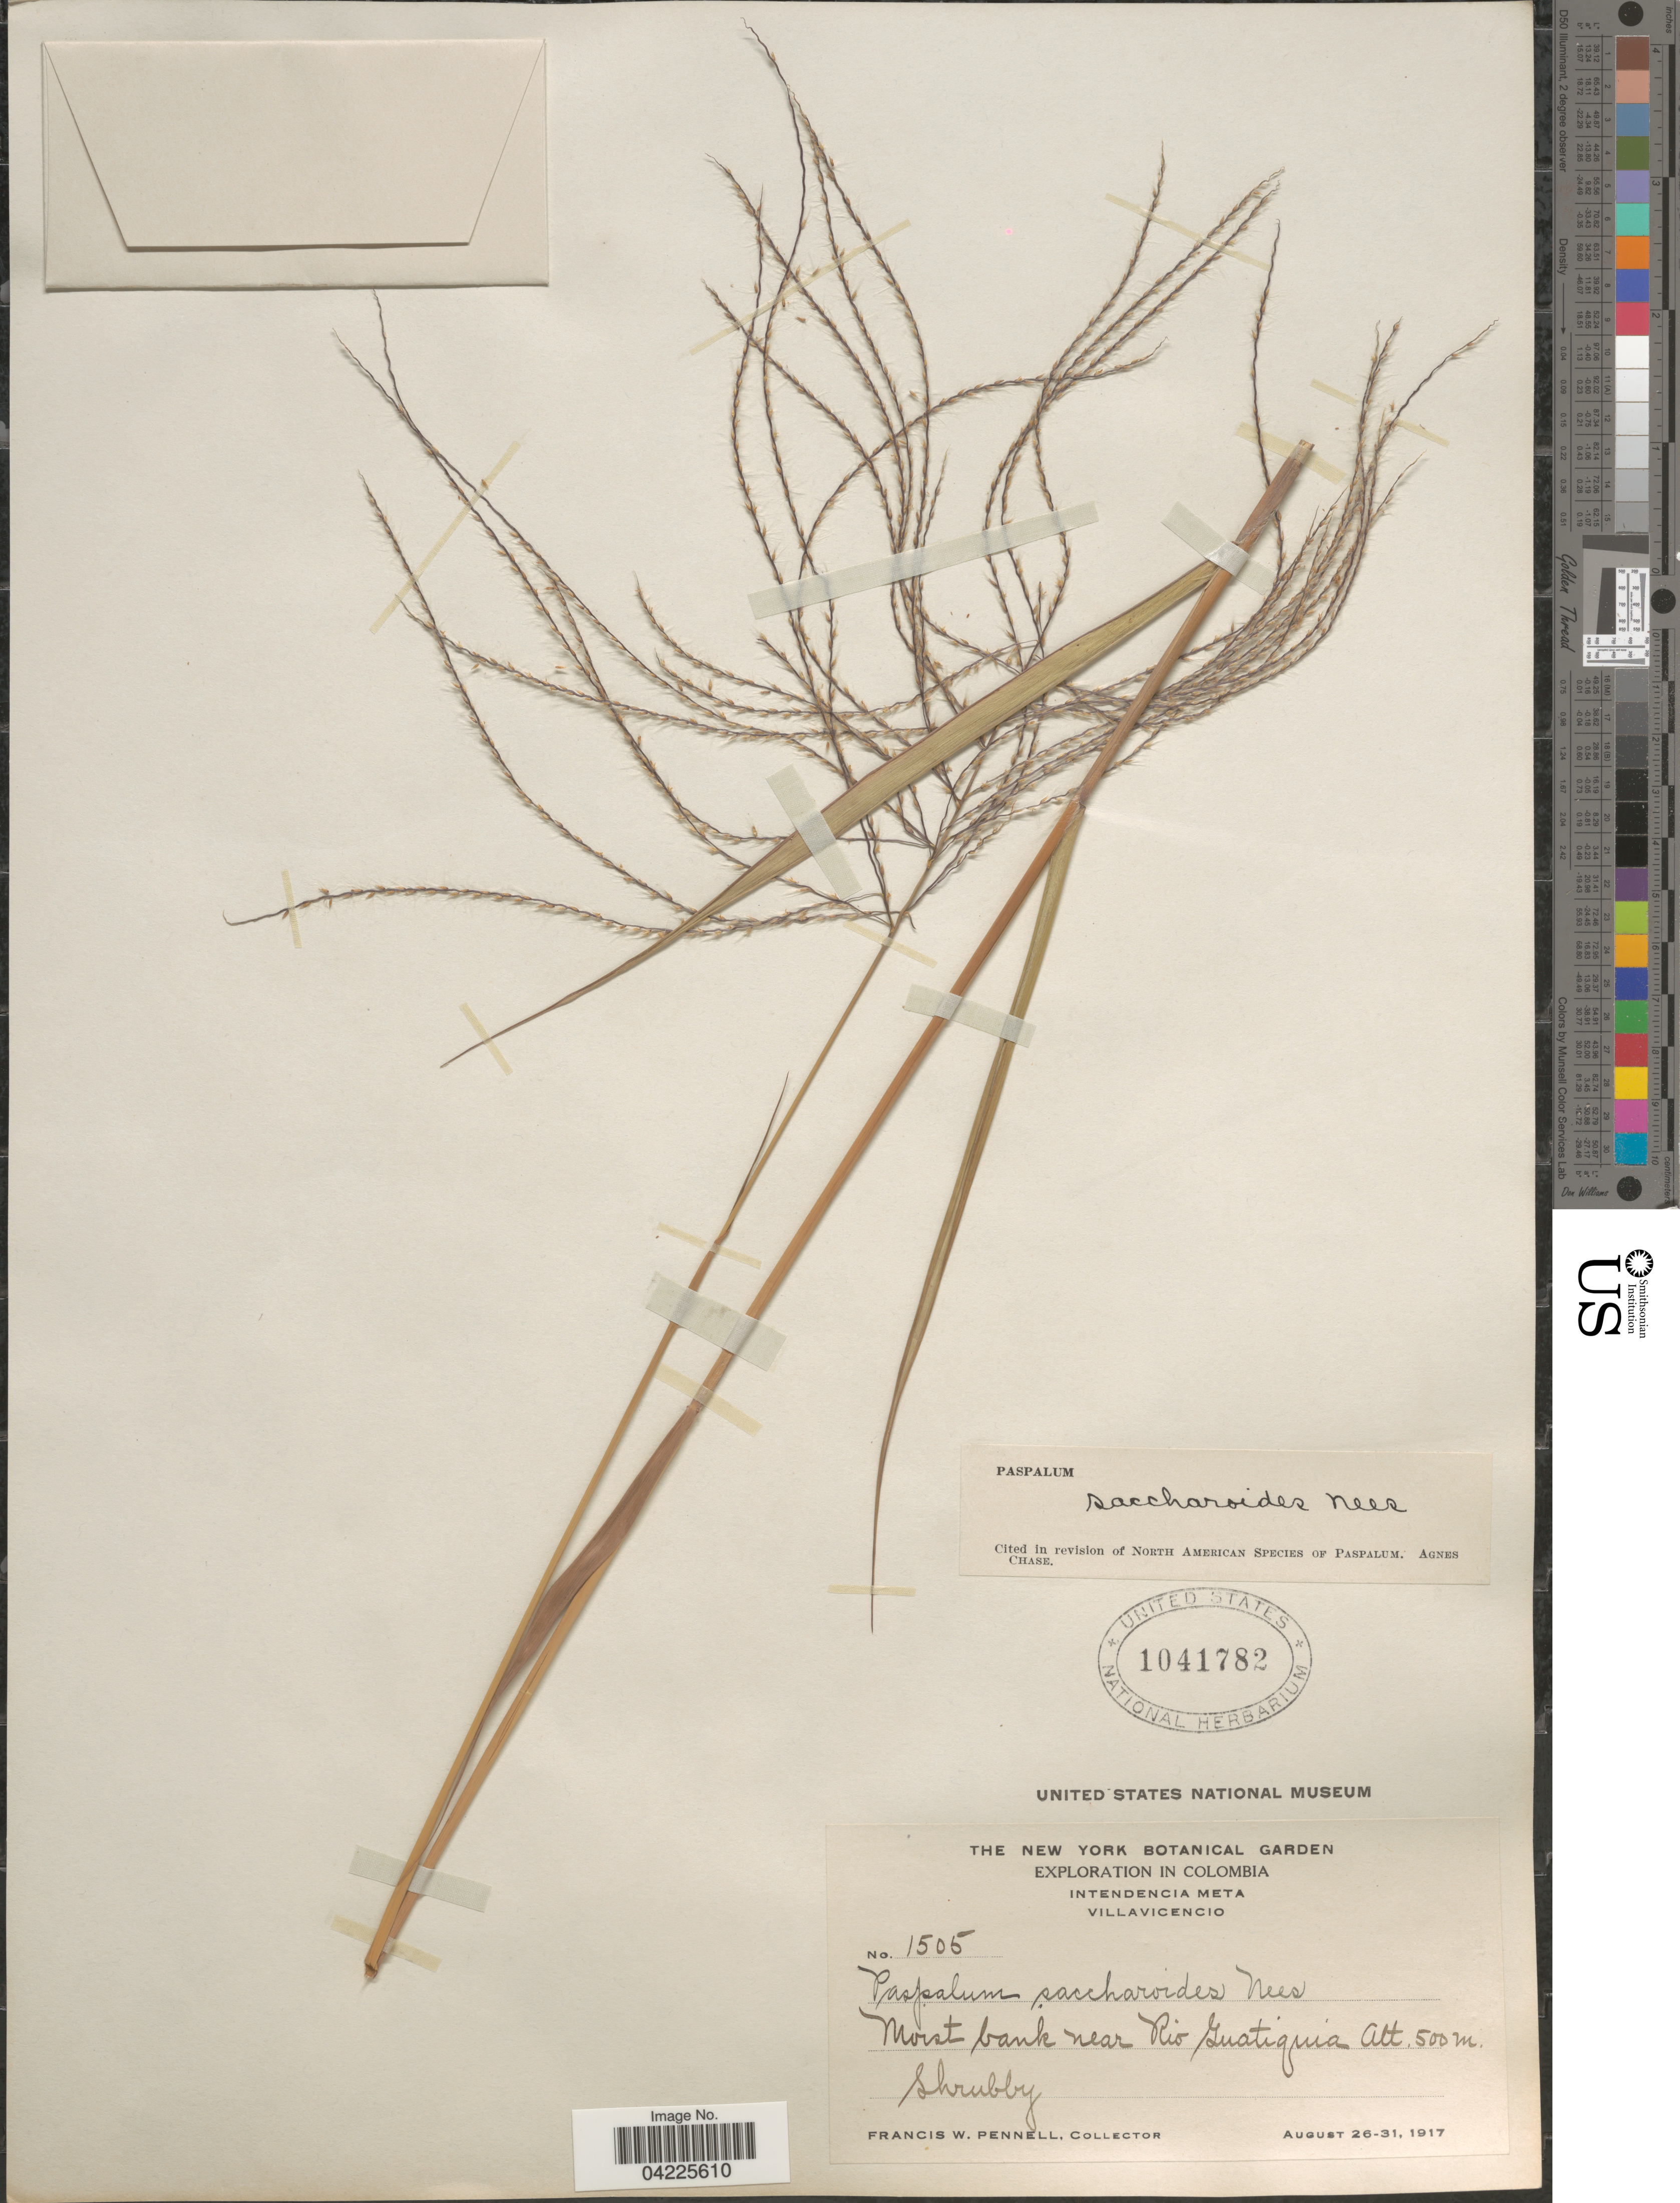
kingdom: Plantae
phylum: Tracheophyta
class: Liliopsida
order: Poales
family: Poaceae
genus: Paspalum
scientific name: Paspalum saccharoides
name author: Nees ex Trin.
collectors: F. W. Pennell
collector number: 1505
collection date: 1917-08-26/1917-08-31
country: Colombia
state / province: Meta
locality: Exploration in Colombia. Intendencia Meta. Villavicencio. Moist bank near Rio Guatiguia.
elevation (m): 500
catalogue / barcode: US 1041782